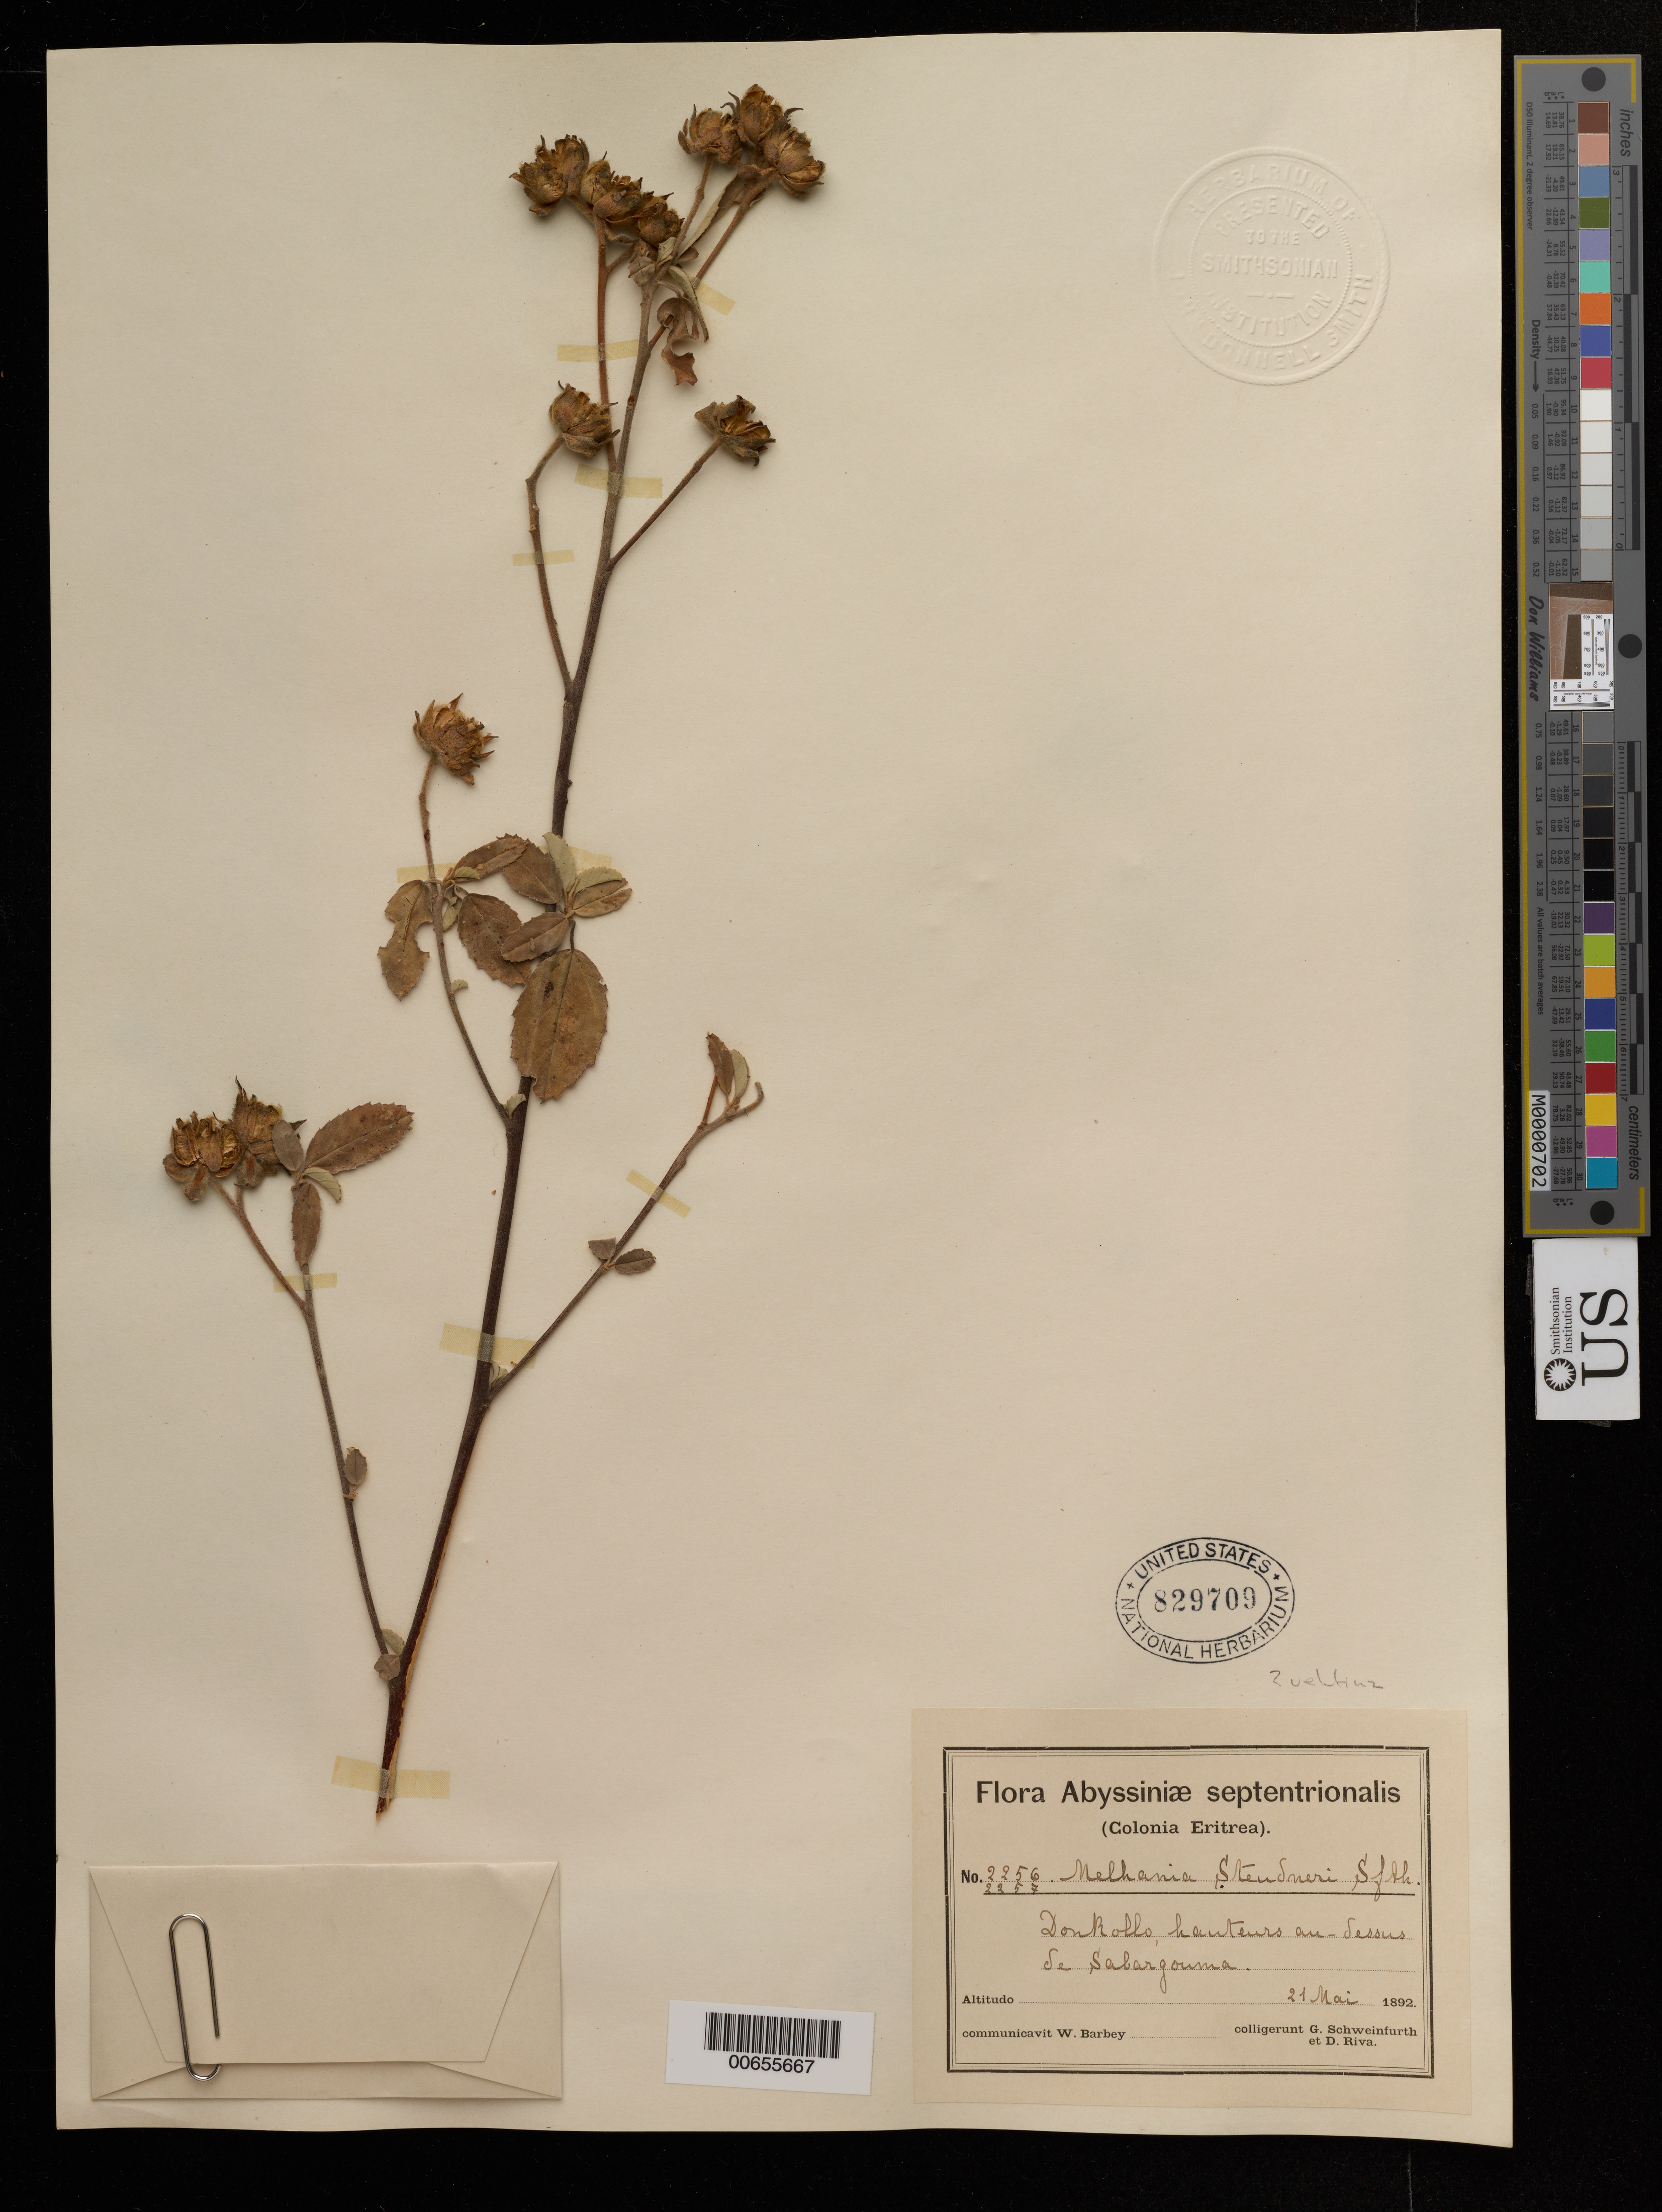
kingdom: Plantae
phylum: Tracheophyta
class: Magnoliopsida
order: Malvales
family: Malvaceae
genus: Melhania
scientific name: Melhania steudneri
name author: Schweinf.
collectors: G. A. Schweinfurth & D. Riva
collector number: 2256 2257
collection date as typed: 21 May 1892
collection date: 1892-05-21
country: Ethiopia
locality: Don Rollo, hauteurs au- Sessus de Sabargouma [sic]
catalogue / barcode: US 829709